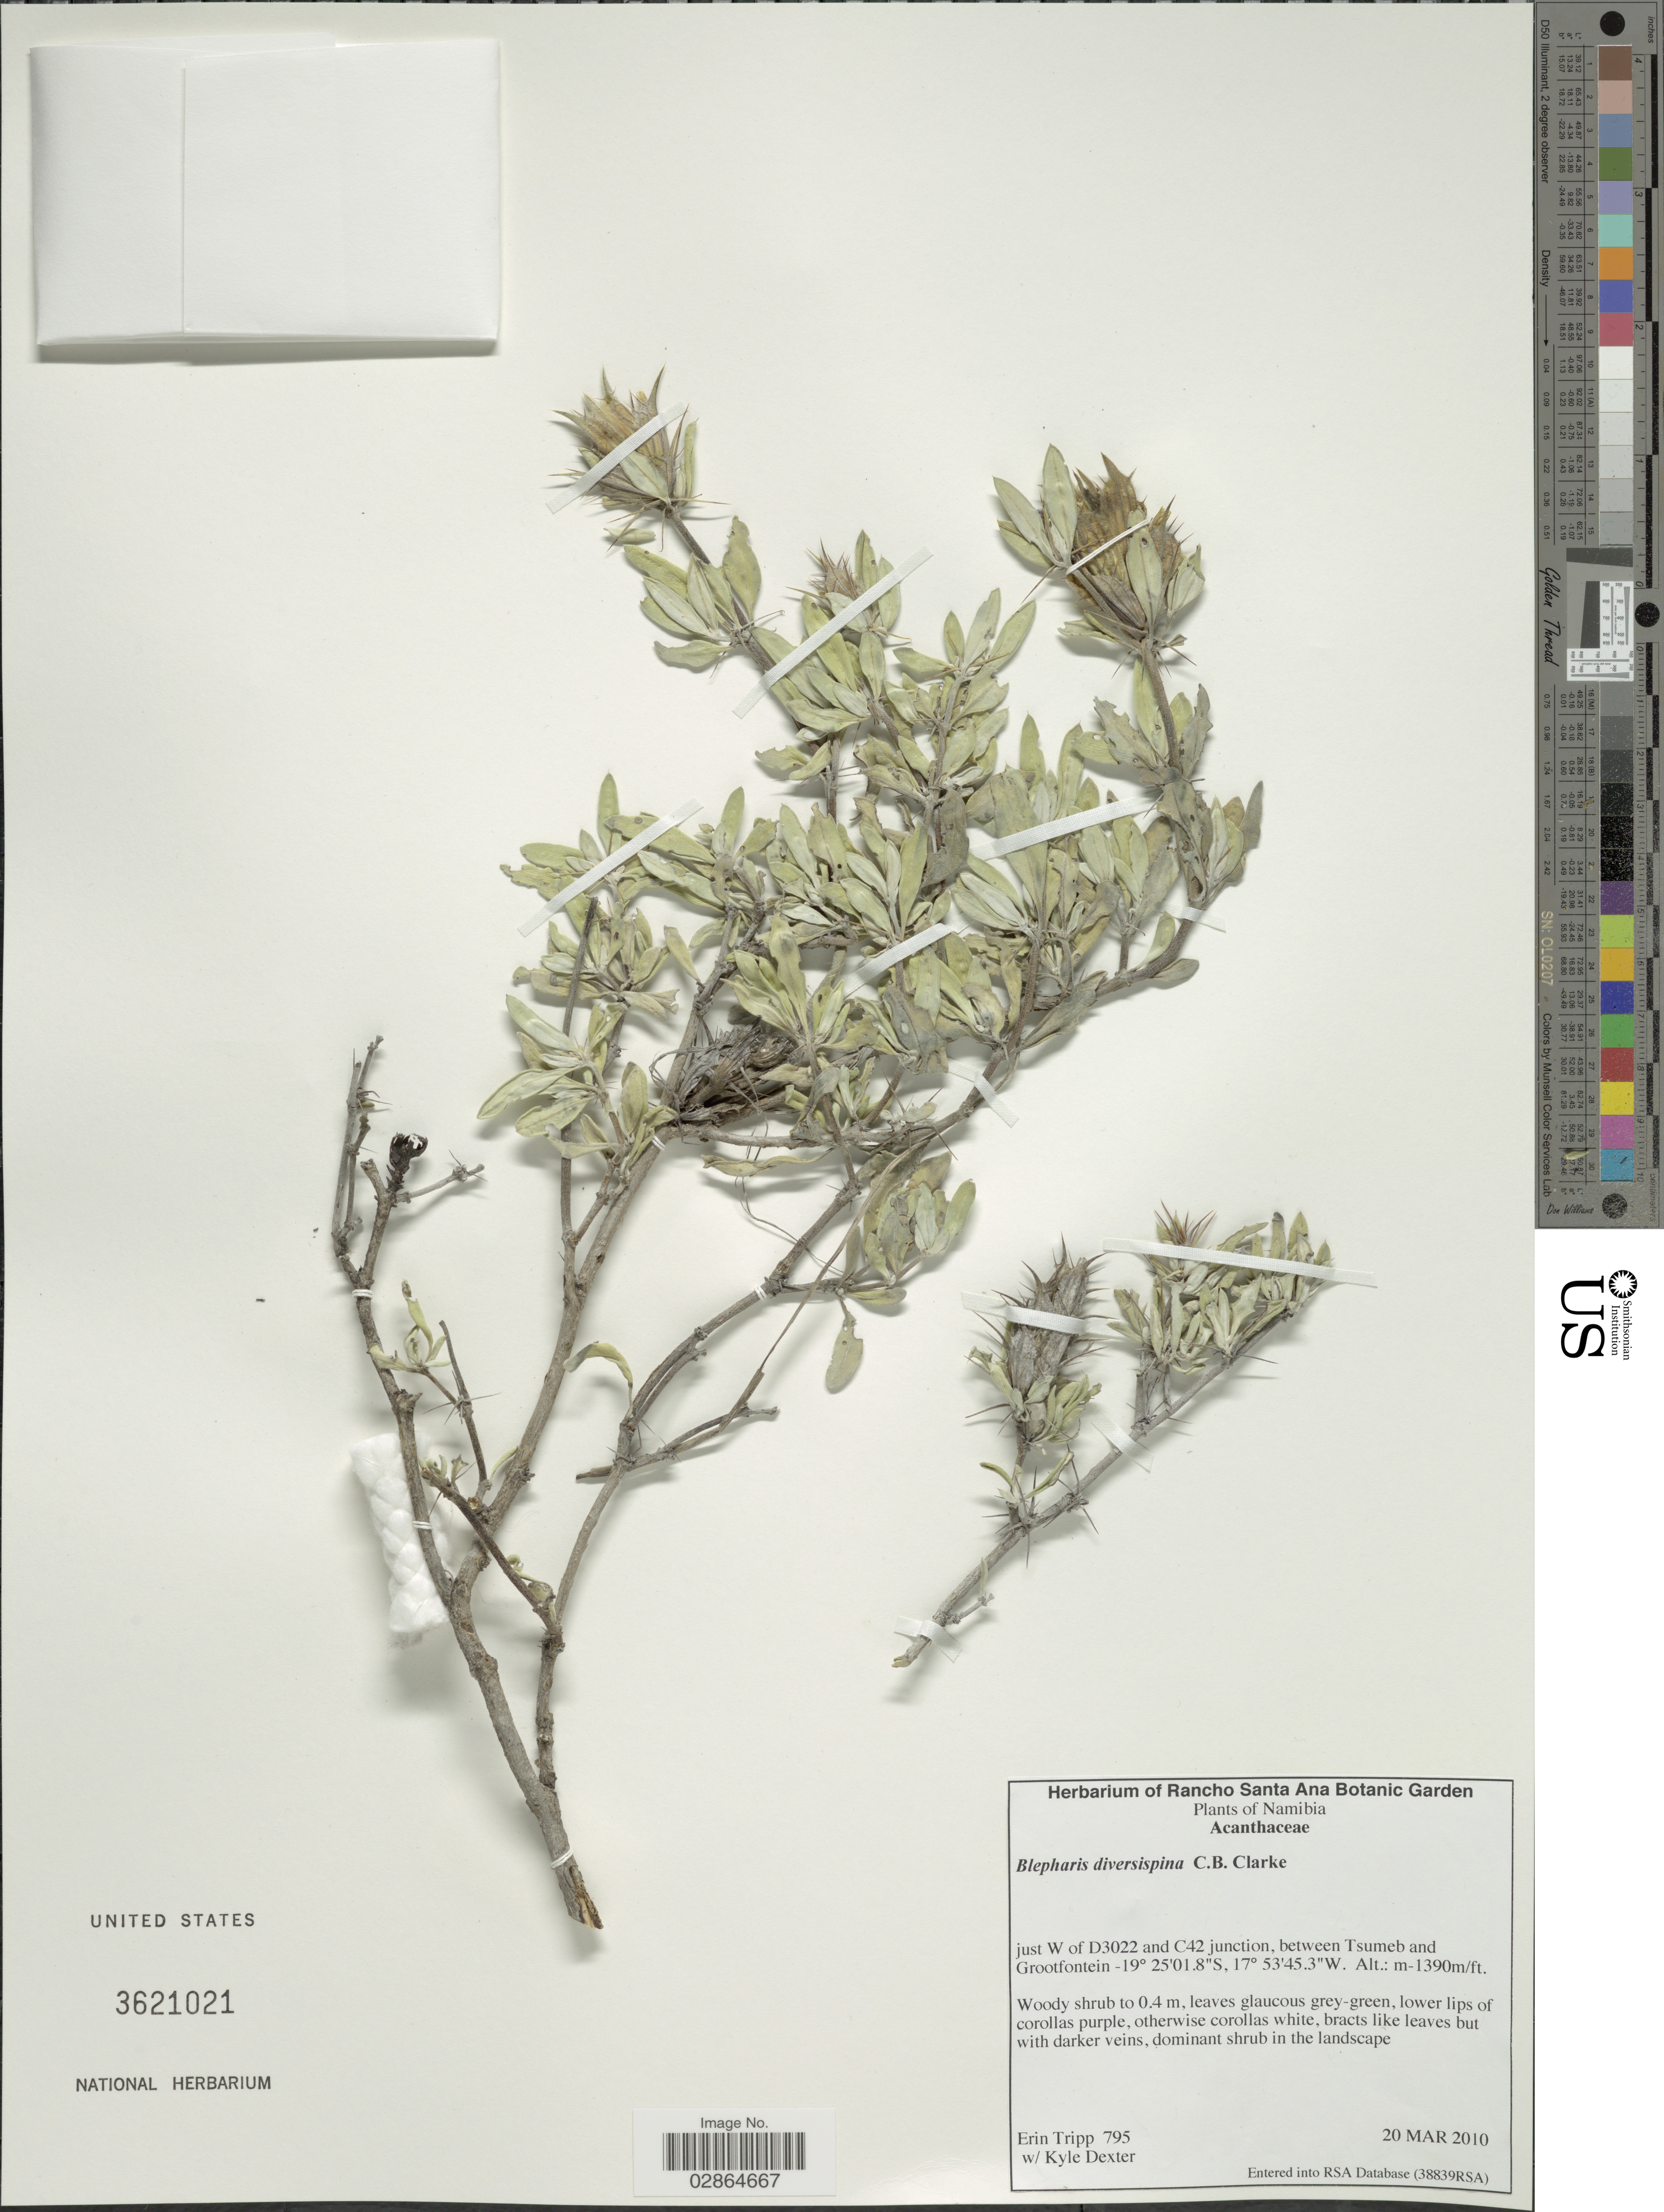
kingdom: Plantae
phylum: Tracheophyta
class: Magnoliopsida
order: Lamiales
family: Acanthaceae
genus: Blepharis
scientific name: Blepharis diversispina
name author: (Nees) C.B. Clarke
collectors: E. Tripp & K. Dexter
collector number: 798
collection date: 2010-03-20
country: Namibia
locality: Just W of D3022 and C42 junction, between Tsumeb and Grootfontein.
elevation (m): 1390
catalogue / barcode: US 3621021